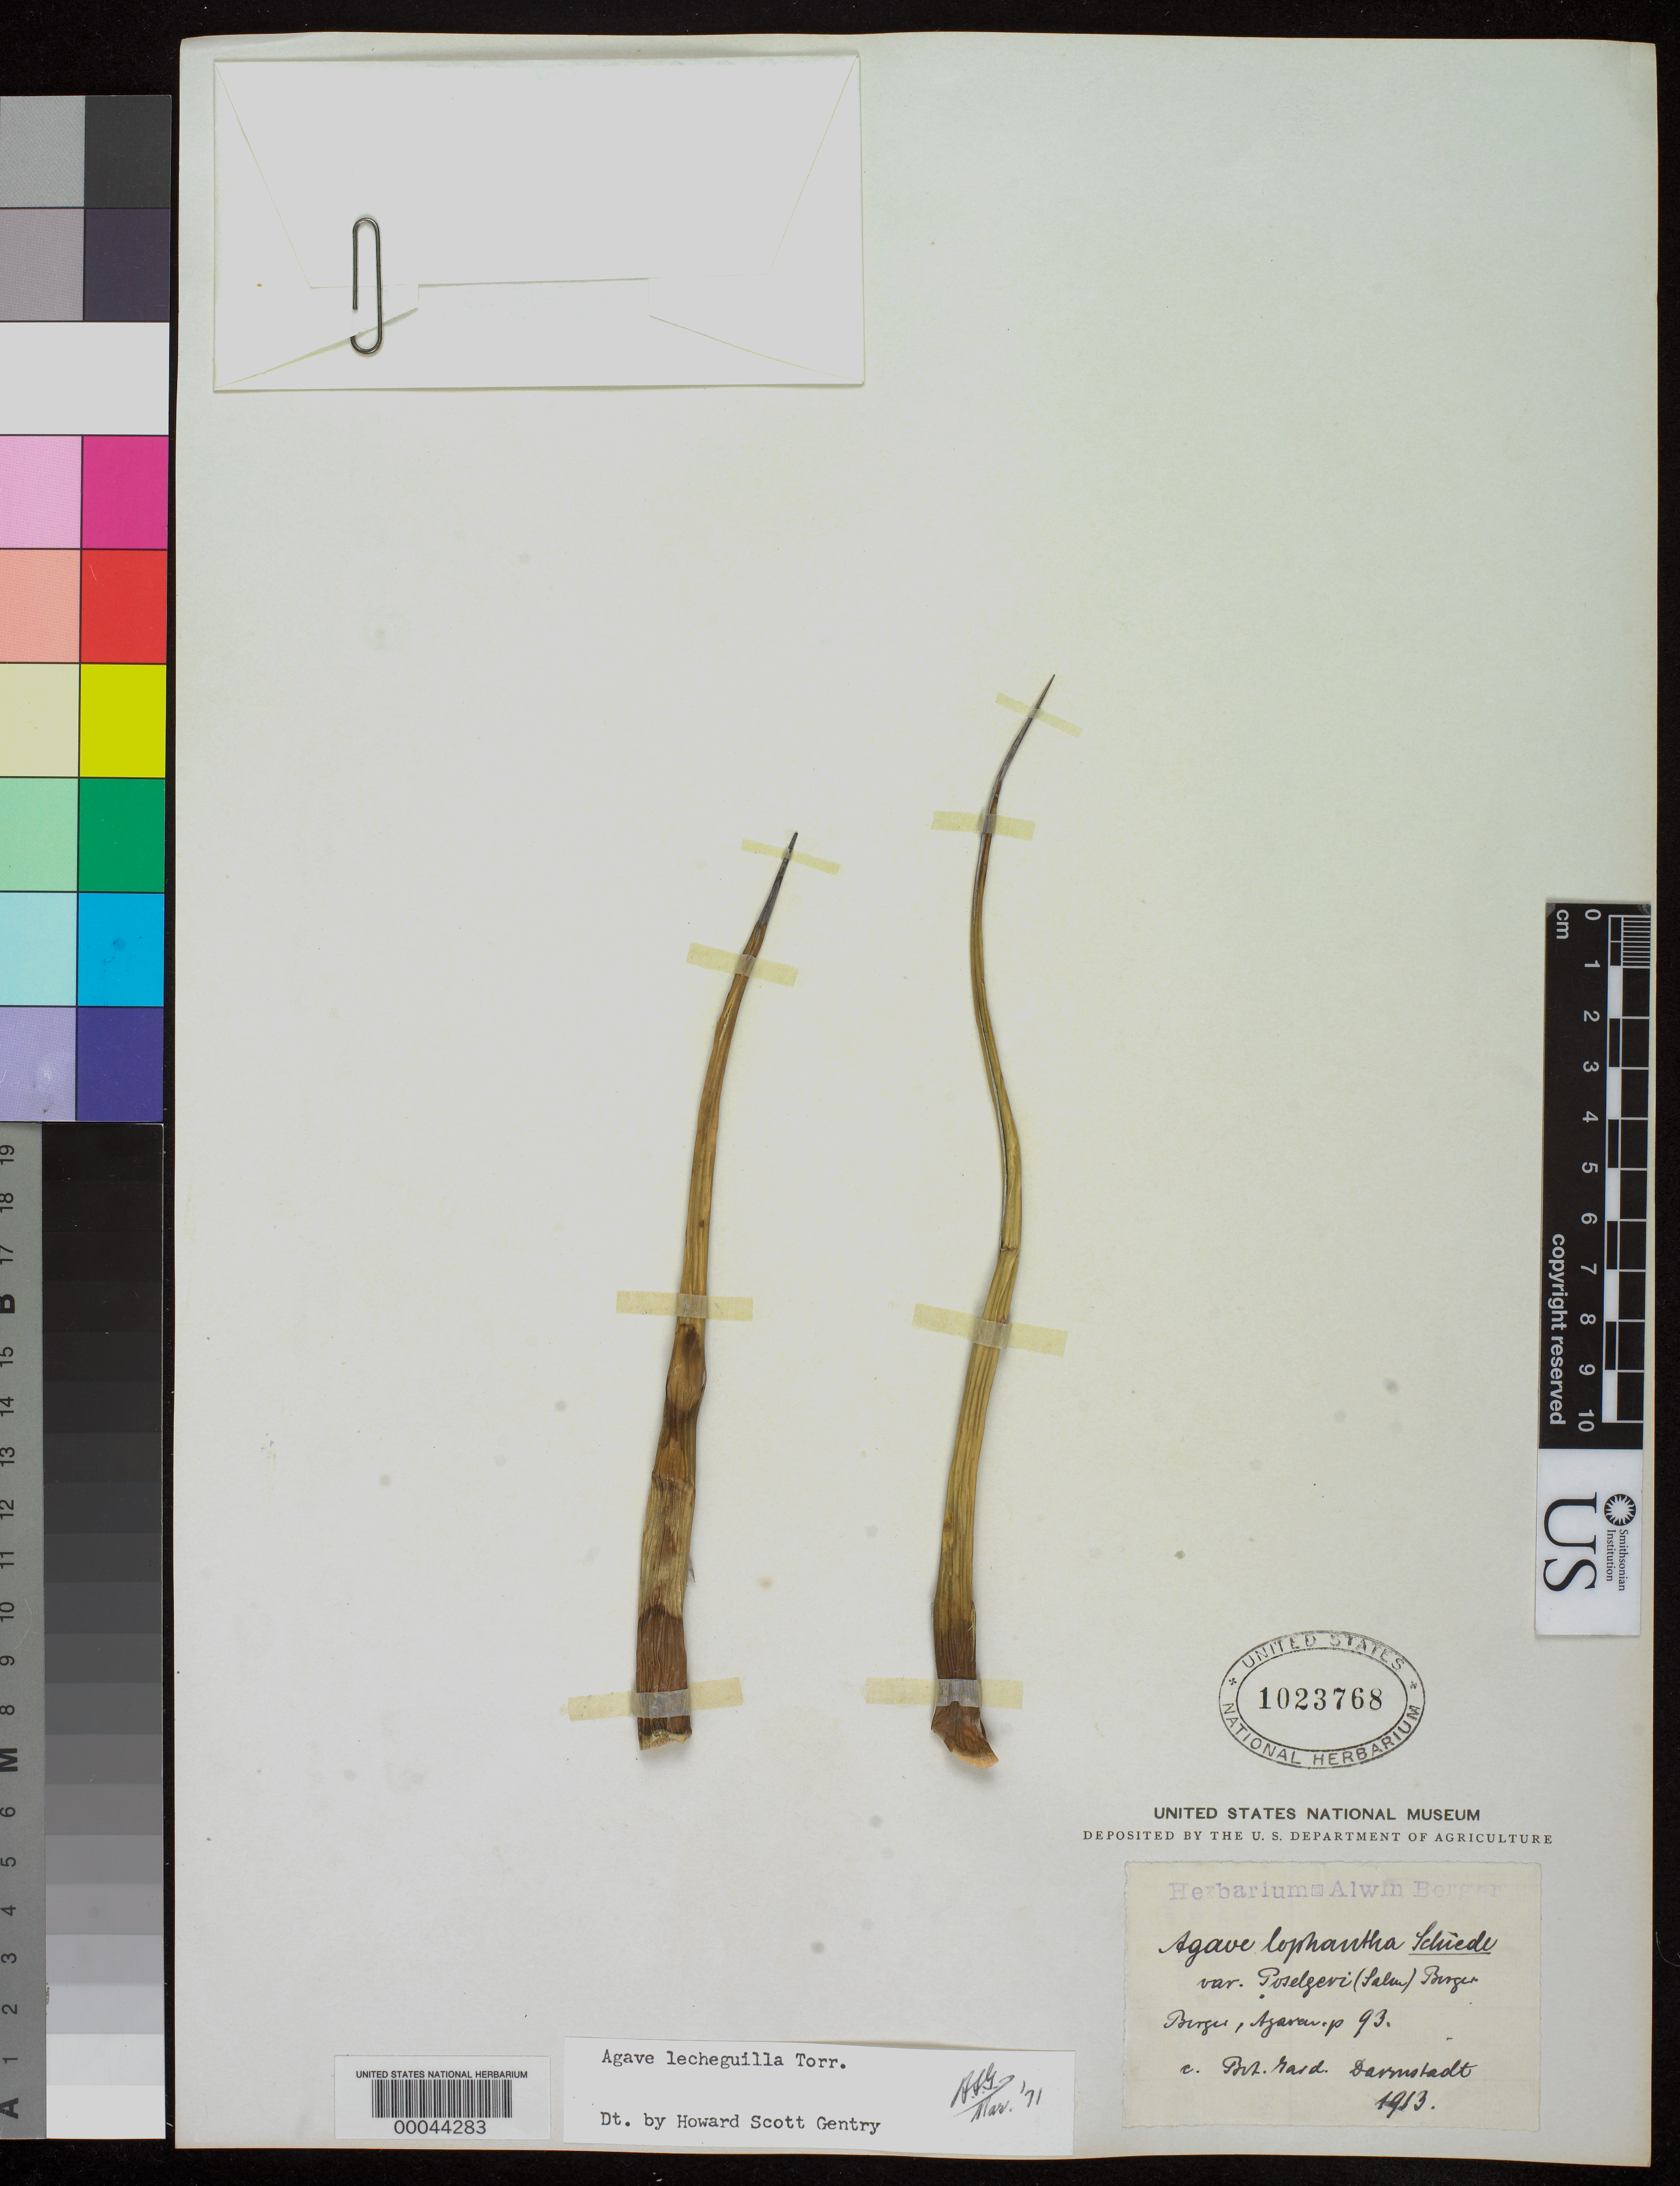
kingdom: Plantae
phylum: Tracheophyta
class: Liliopsida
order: Asparagales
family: Asparagaceae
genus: Agave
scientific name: Agave lechuguilla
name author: Torr.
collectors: ex herb. A. Berger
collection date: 1909-06-02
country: Mexico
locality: Cultivated at La Mortola, Italy.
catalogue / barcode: US 1023768